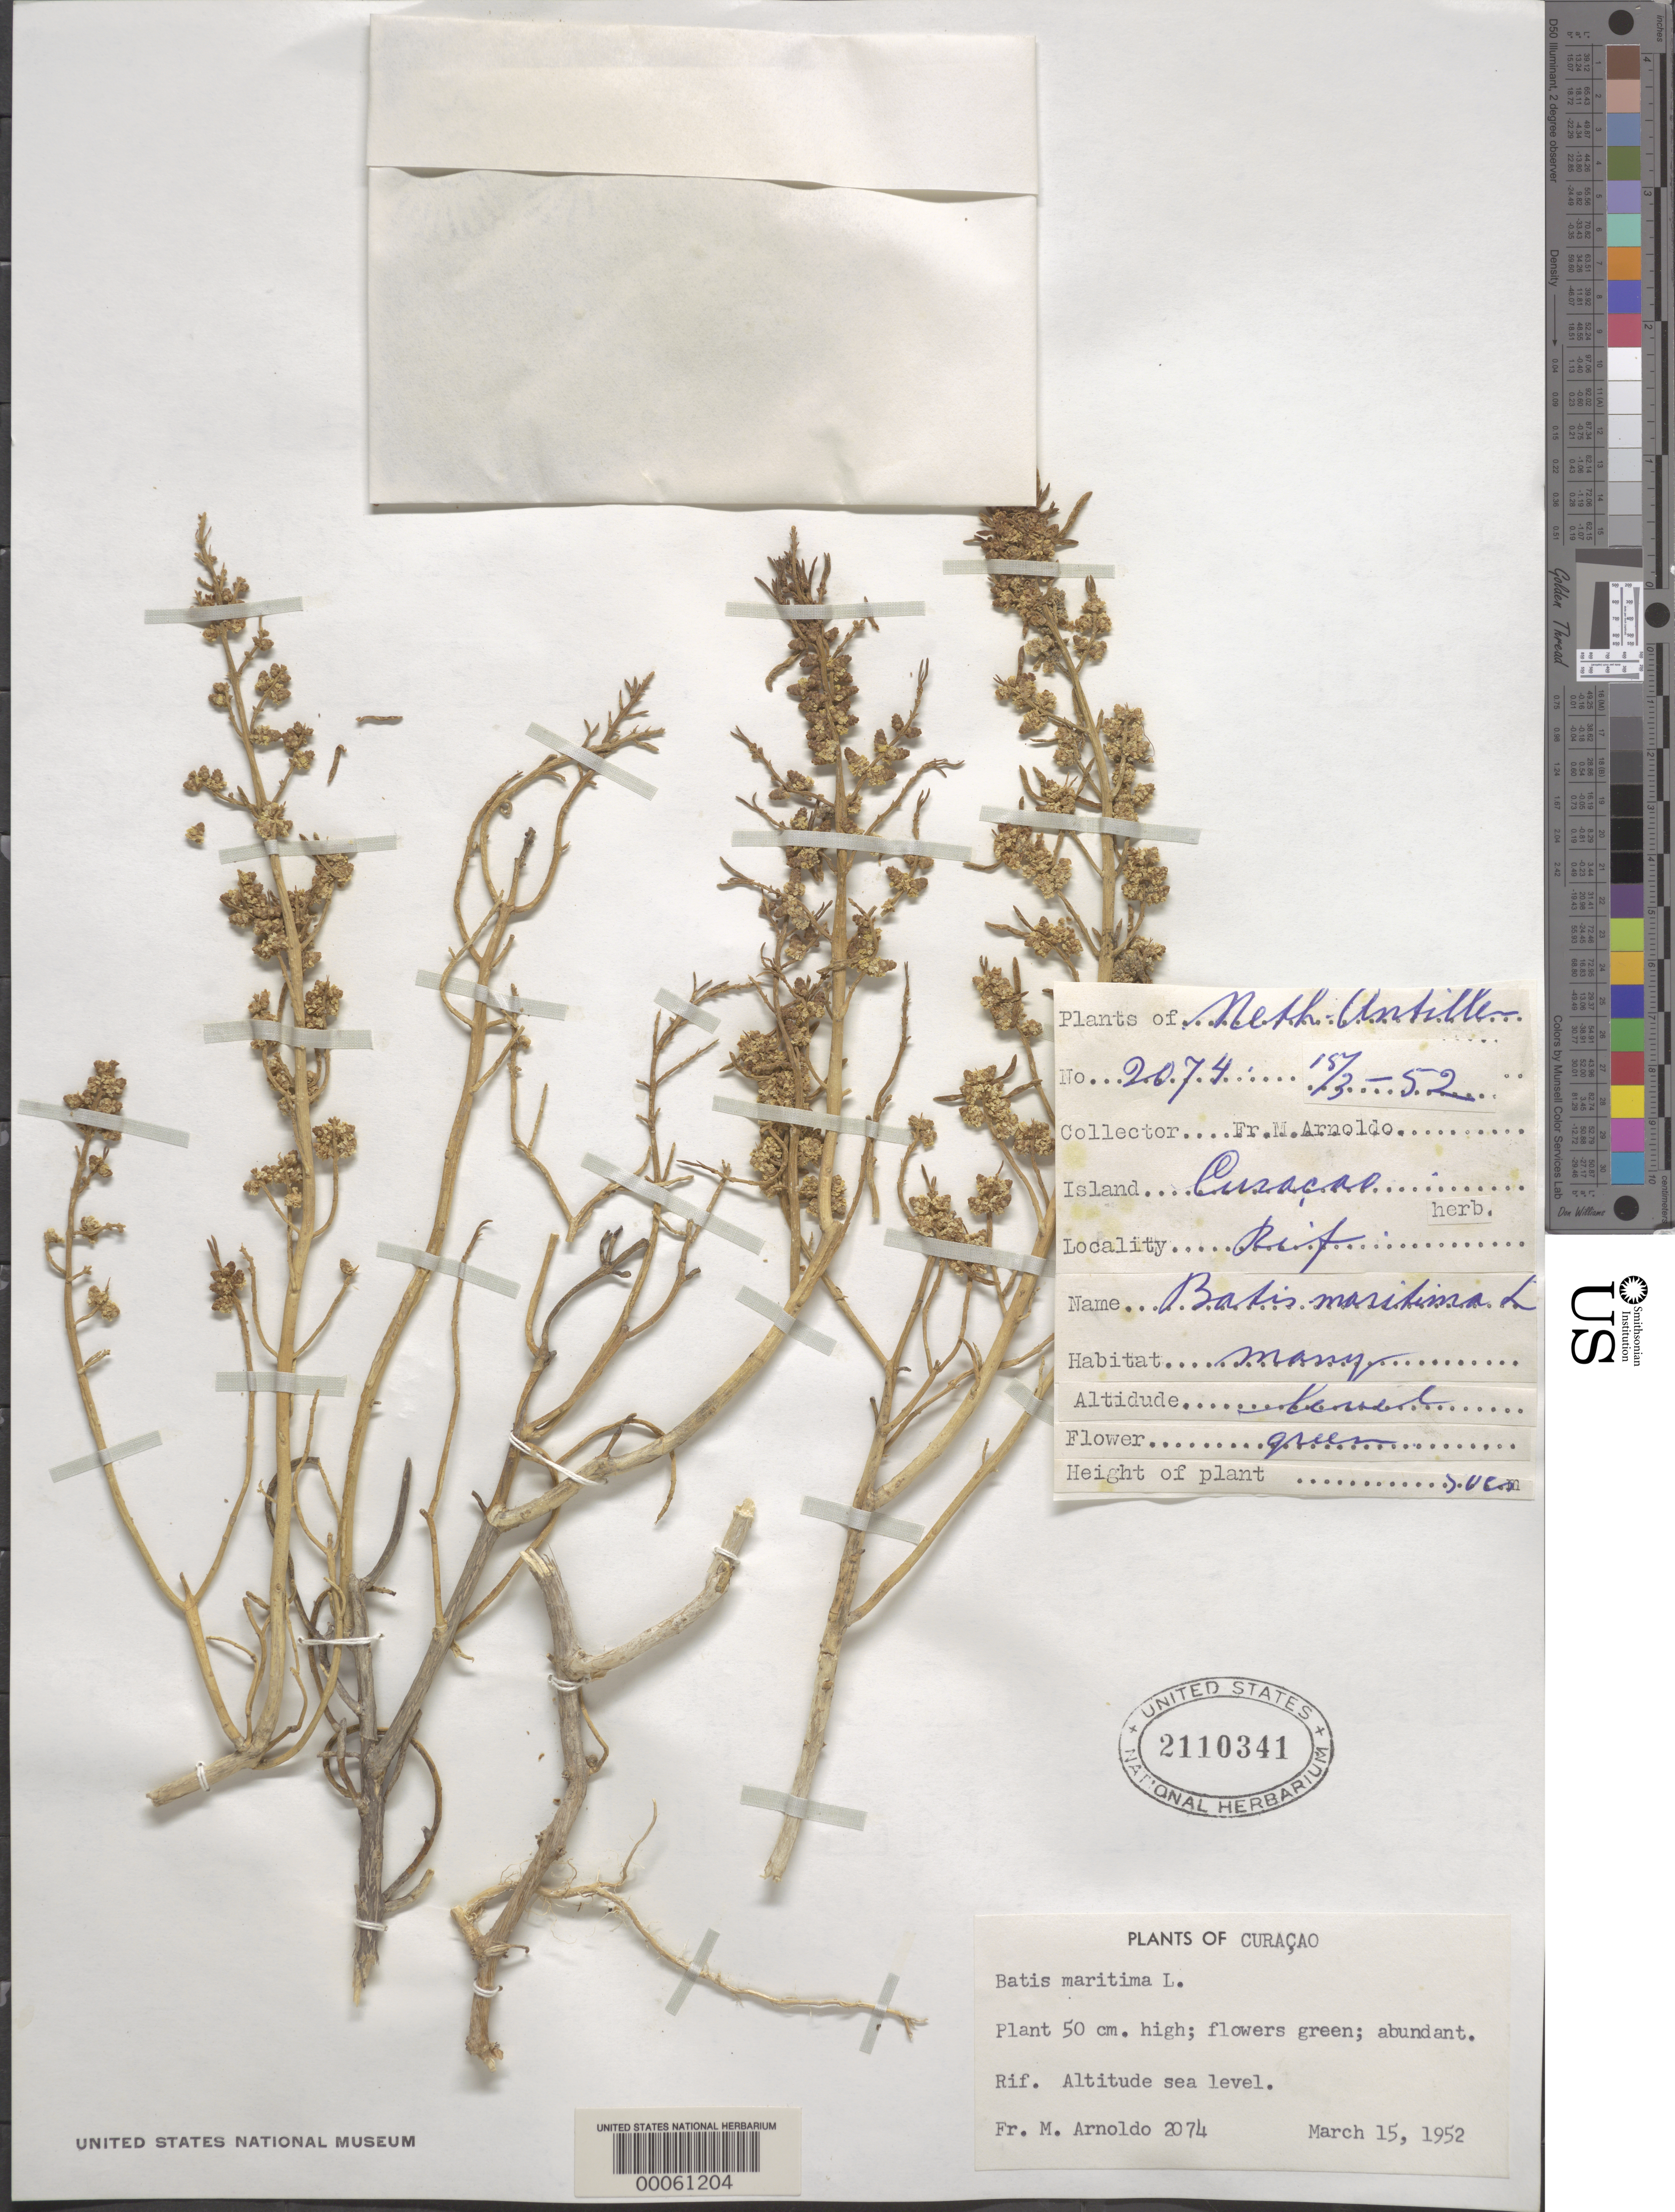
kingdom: Plantae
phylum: Tracheophyta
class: Magnoliopsida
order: Brassicales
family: Bataceae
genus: Batis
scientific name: Batis maritima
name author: L.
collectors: N. Arnoldo-Broeders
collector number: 2074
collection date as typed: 15 Mar 1952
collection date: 1952-03-15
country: Curaçao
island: Curaçao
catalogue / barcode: US 2110341